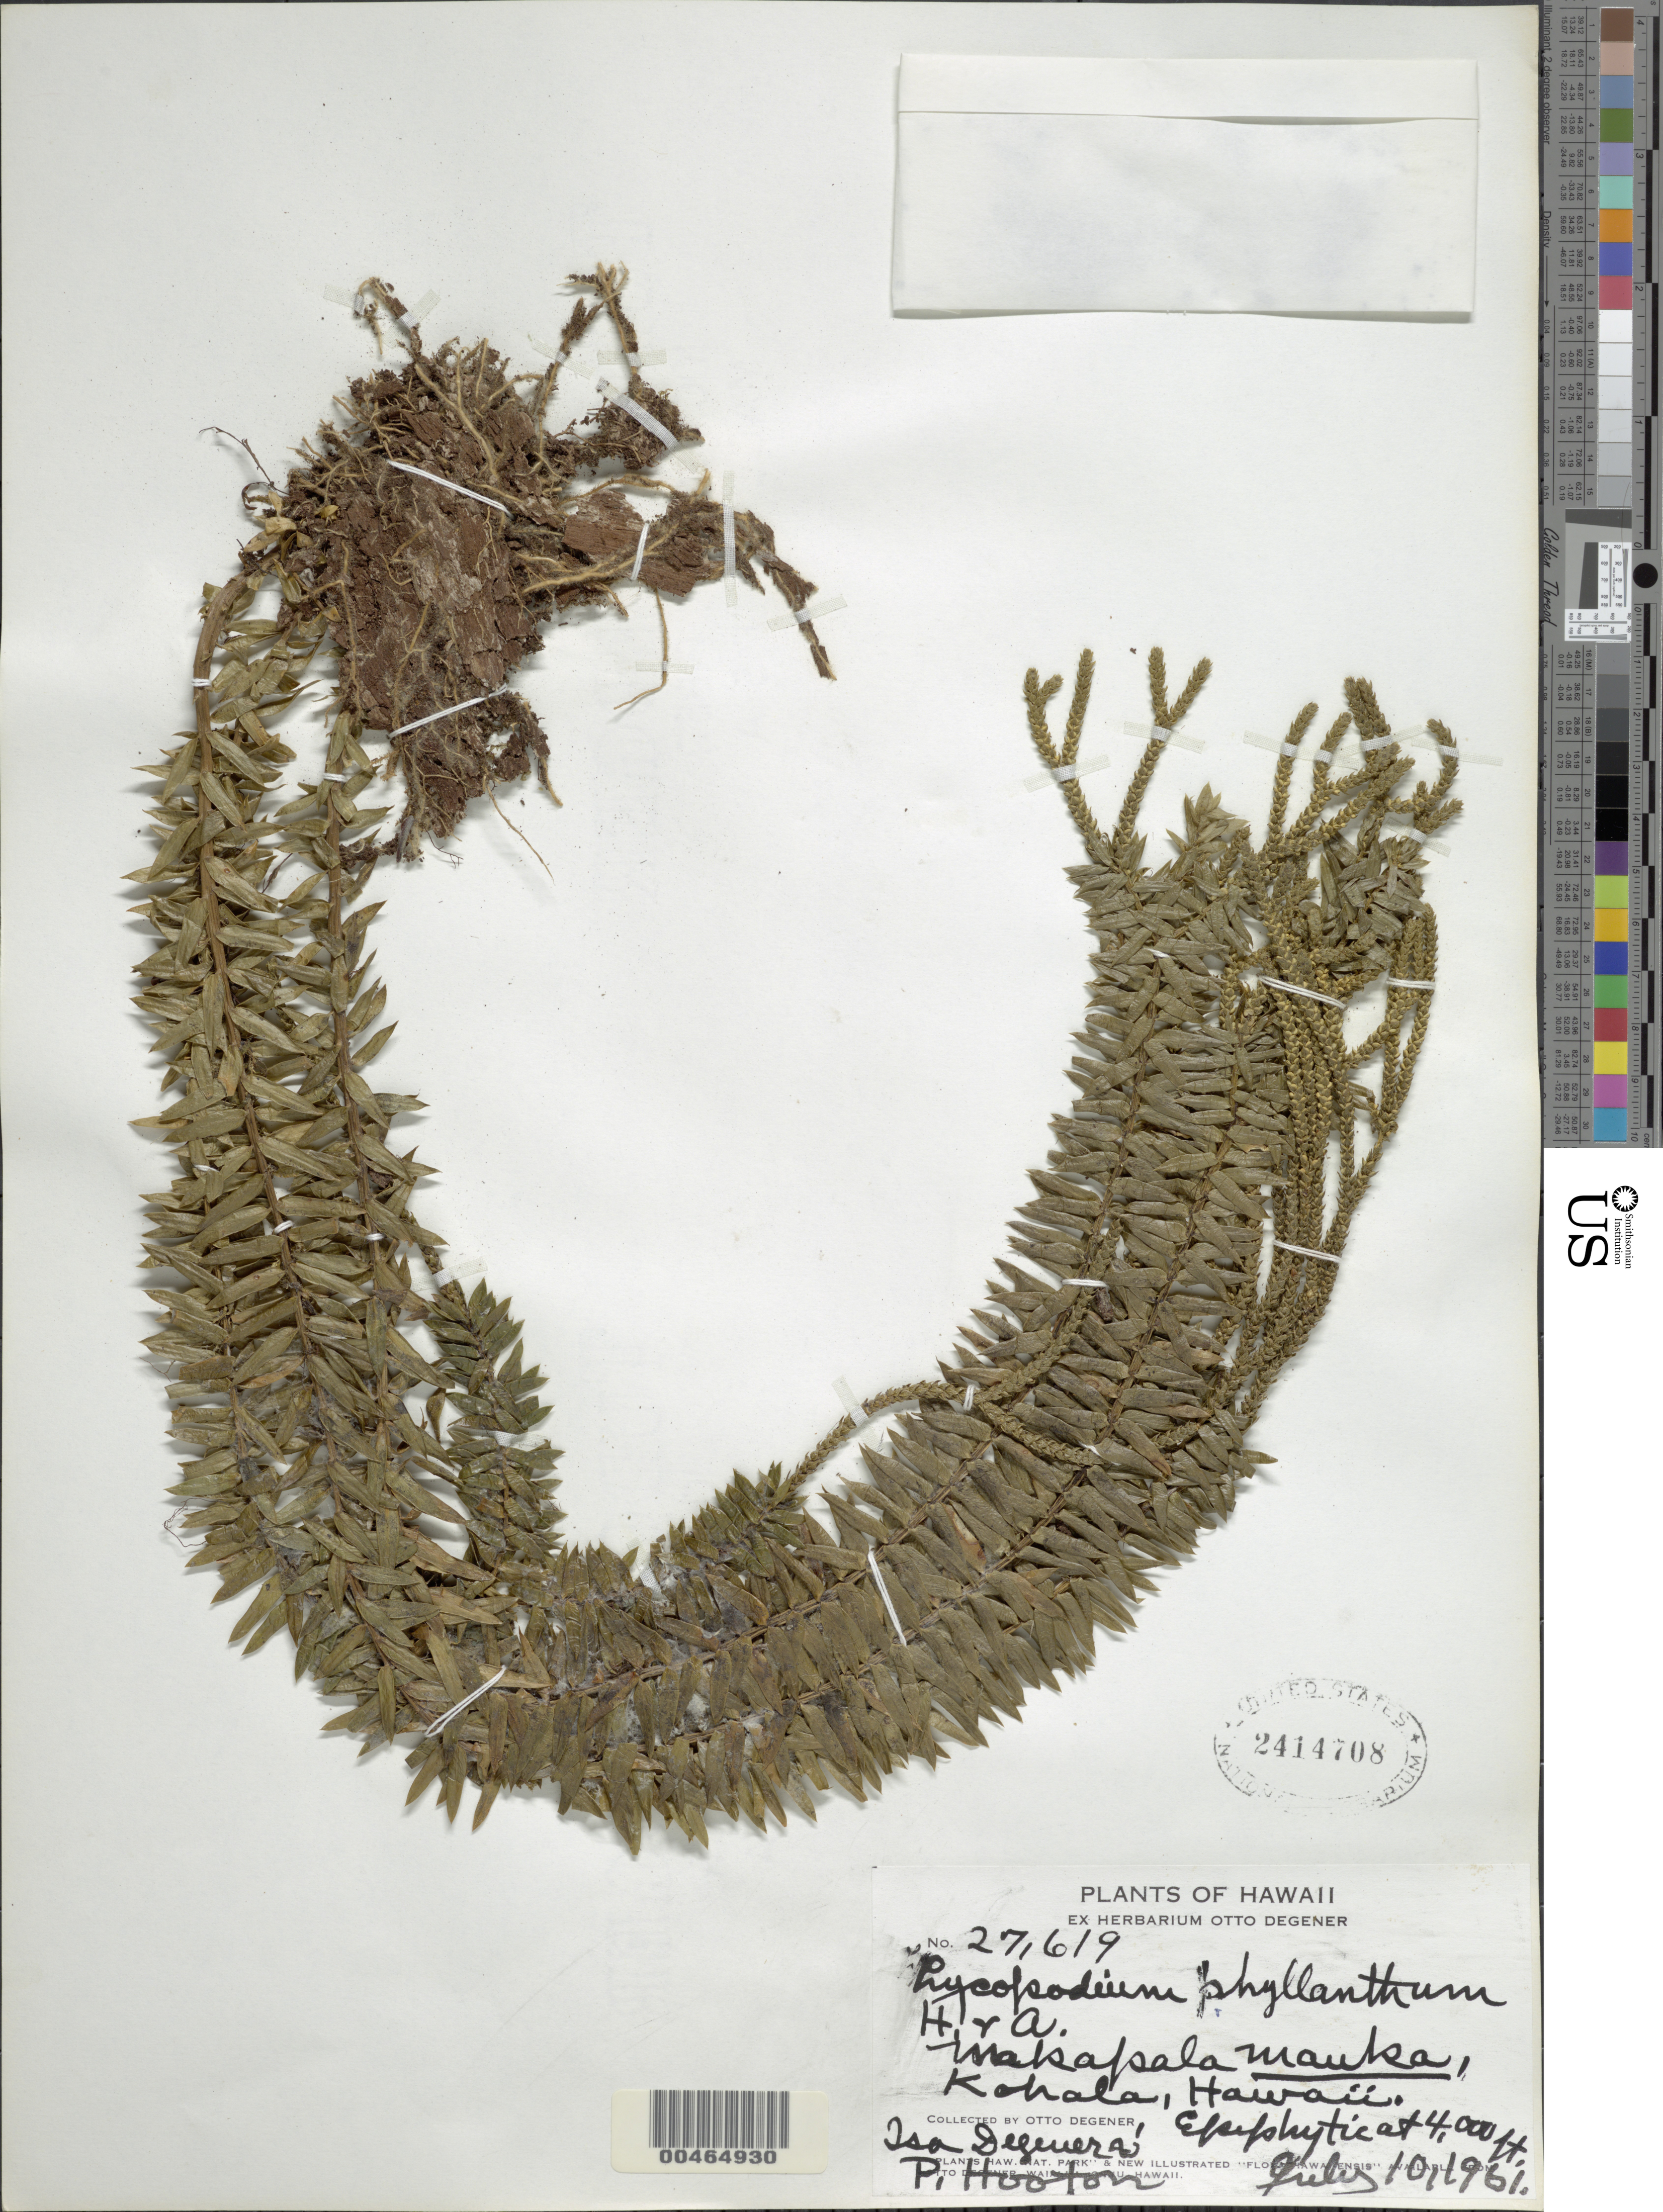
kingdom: Plantae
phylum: Tracheophyta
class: Lycopodiopsida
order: Lycopodiales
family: Lycopodiaceae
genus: Phlegmariurus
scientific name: Phlegmariurus phyllanthus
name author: (Hook. & Arn.) R.D. Dixit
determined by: Field, A. R.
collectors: O. Degener, I. Degener & P. Hooton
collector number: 27619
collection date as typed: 10 Jul 1961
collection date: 1961-07-10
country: United States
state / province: Hawaii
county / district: Hawaii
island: Hawaii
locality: Makapala mauka, Kohala.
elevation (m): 1219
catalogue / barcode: US 2414708